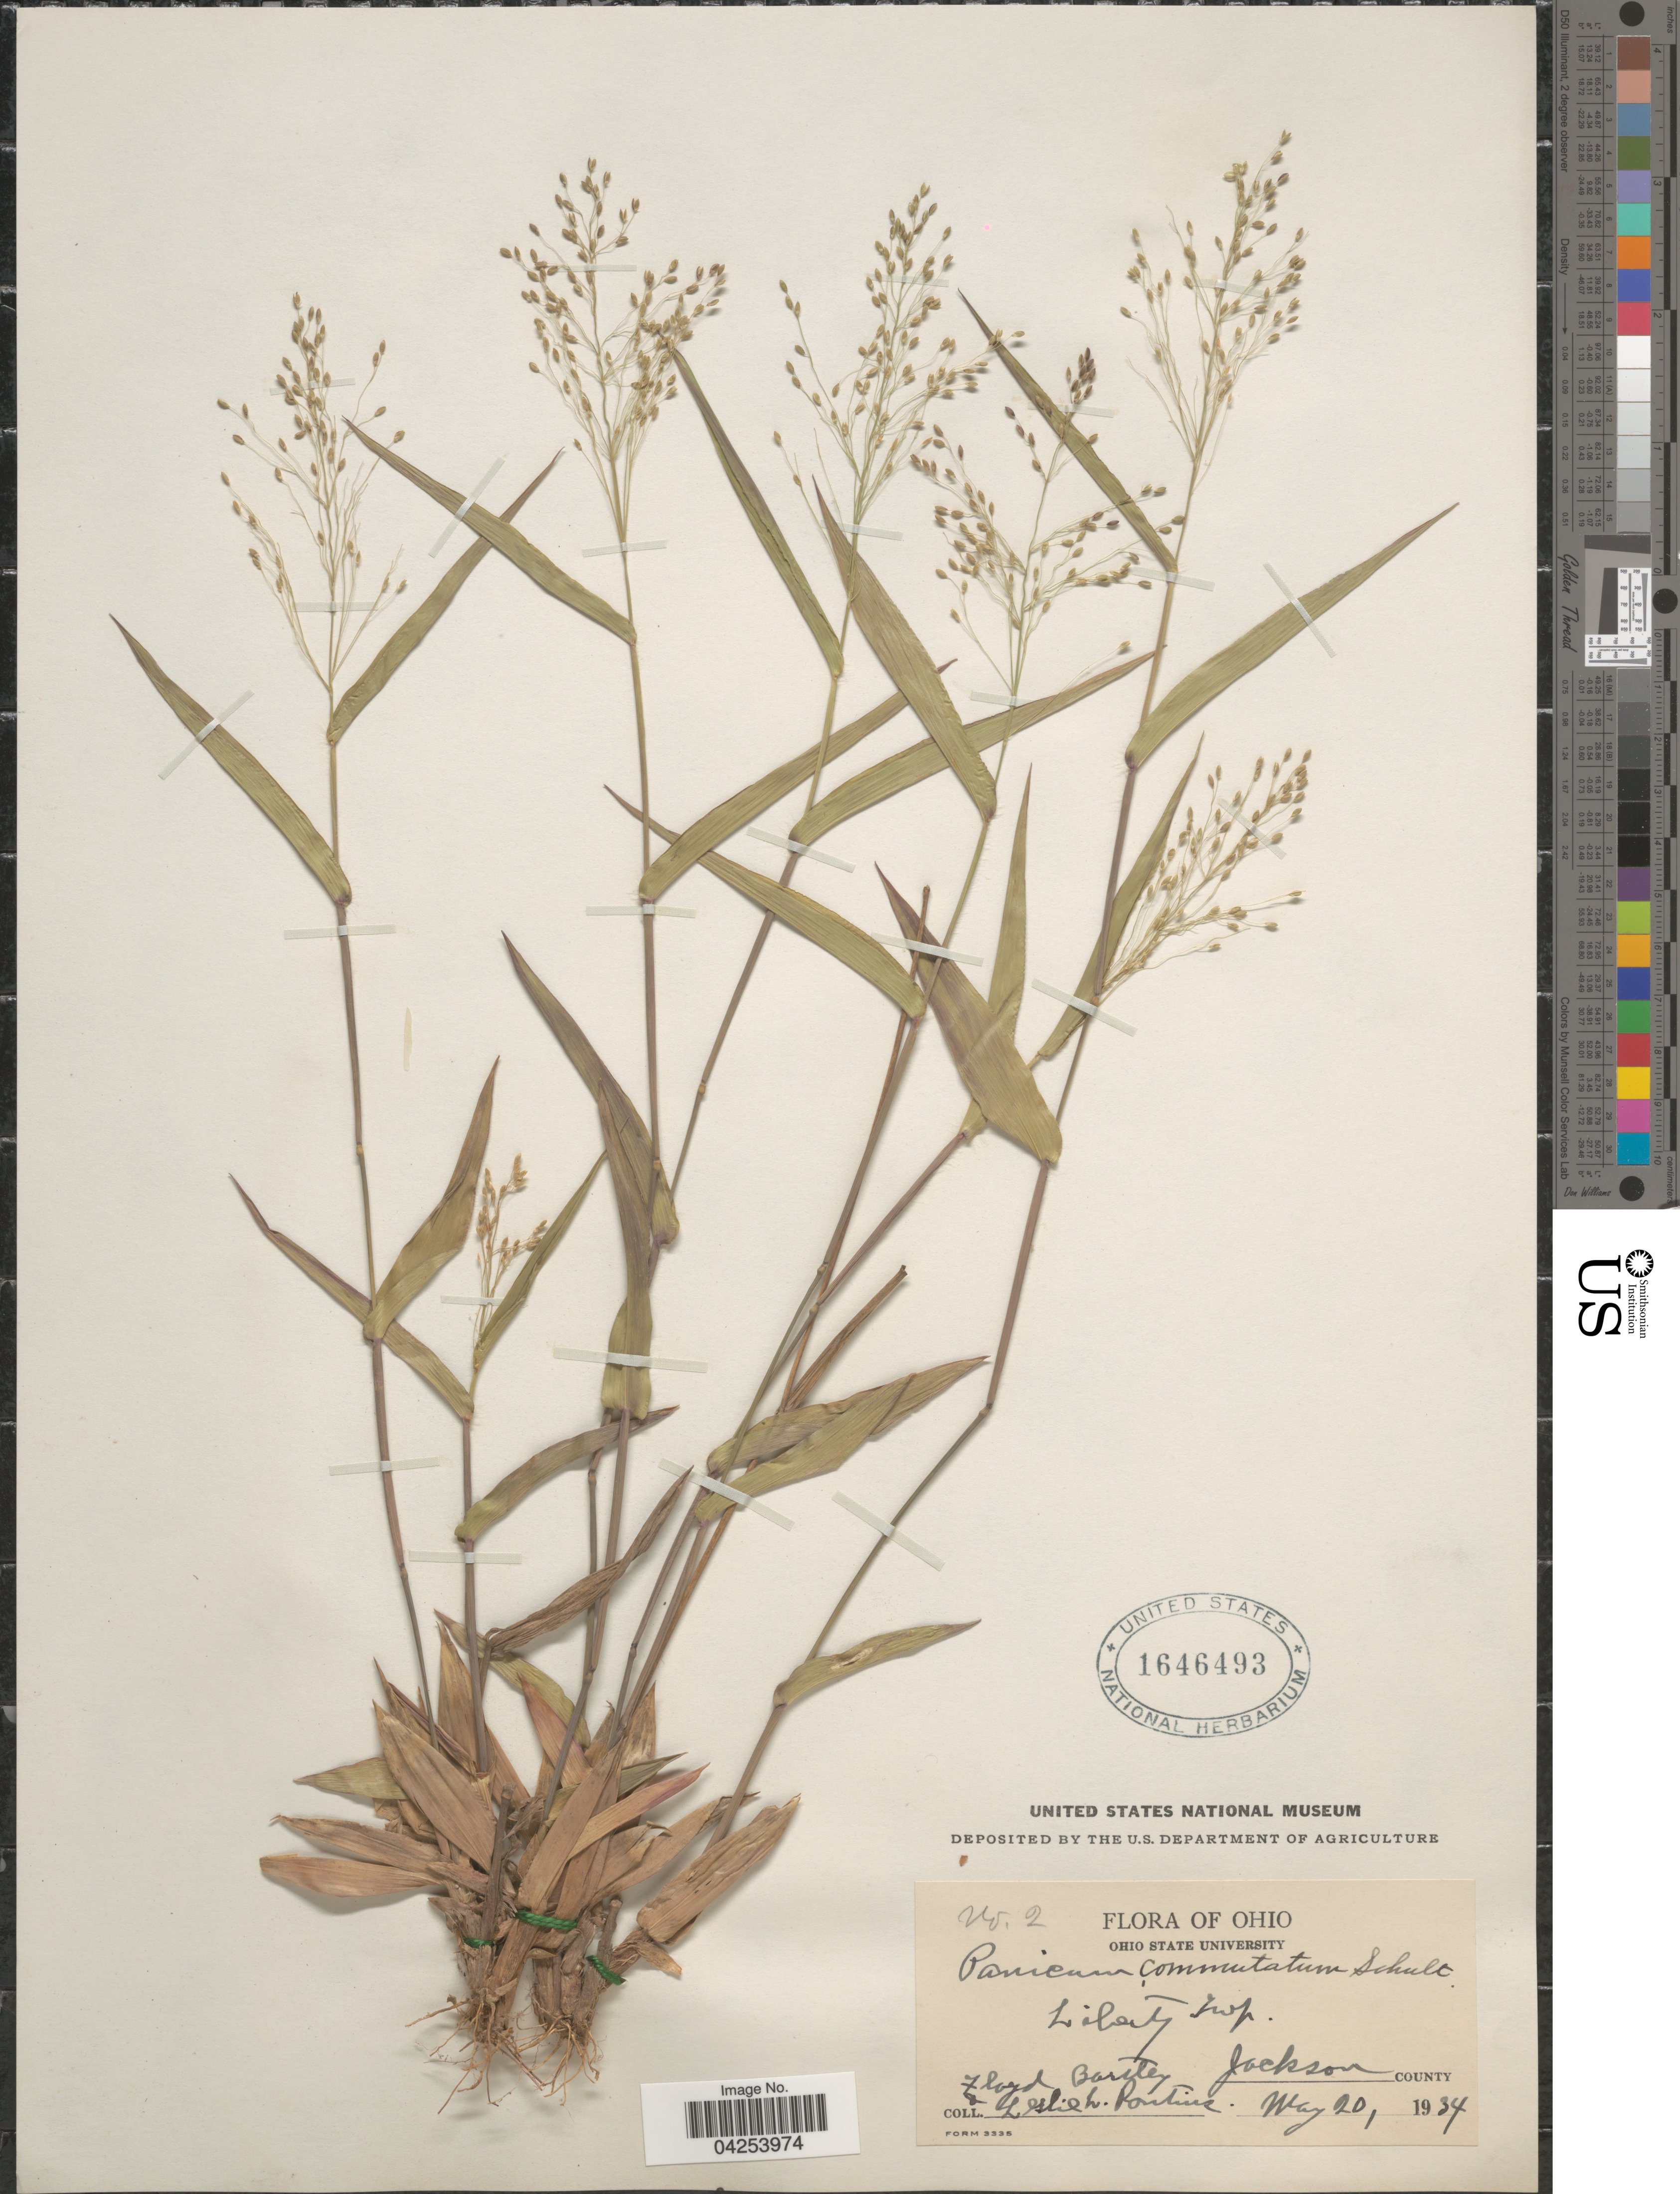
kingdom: Plantae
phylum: Tracheophyta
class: Liliopsida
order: Poales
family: Poaceae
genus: Dichanthelium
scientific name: Dichanthelium commutatum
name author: (Schult.) Gould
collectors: F. Bartley & L. Pontius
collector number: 2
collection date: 1934-05-20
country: United States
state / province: Ohio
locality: Liberty Twp. Jackson County.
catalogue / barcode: US 1646493